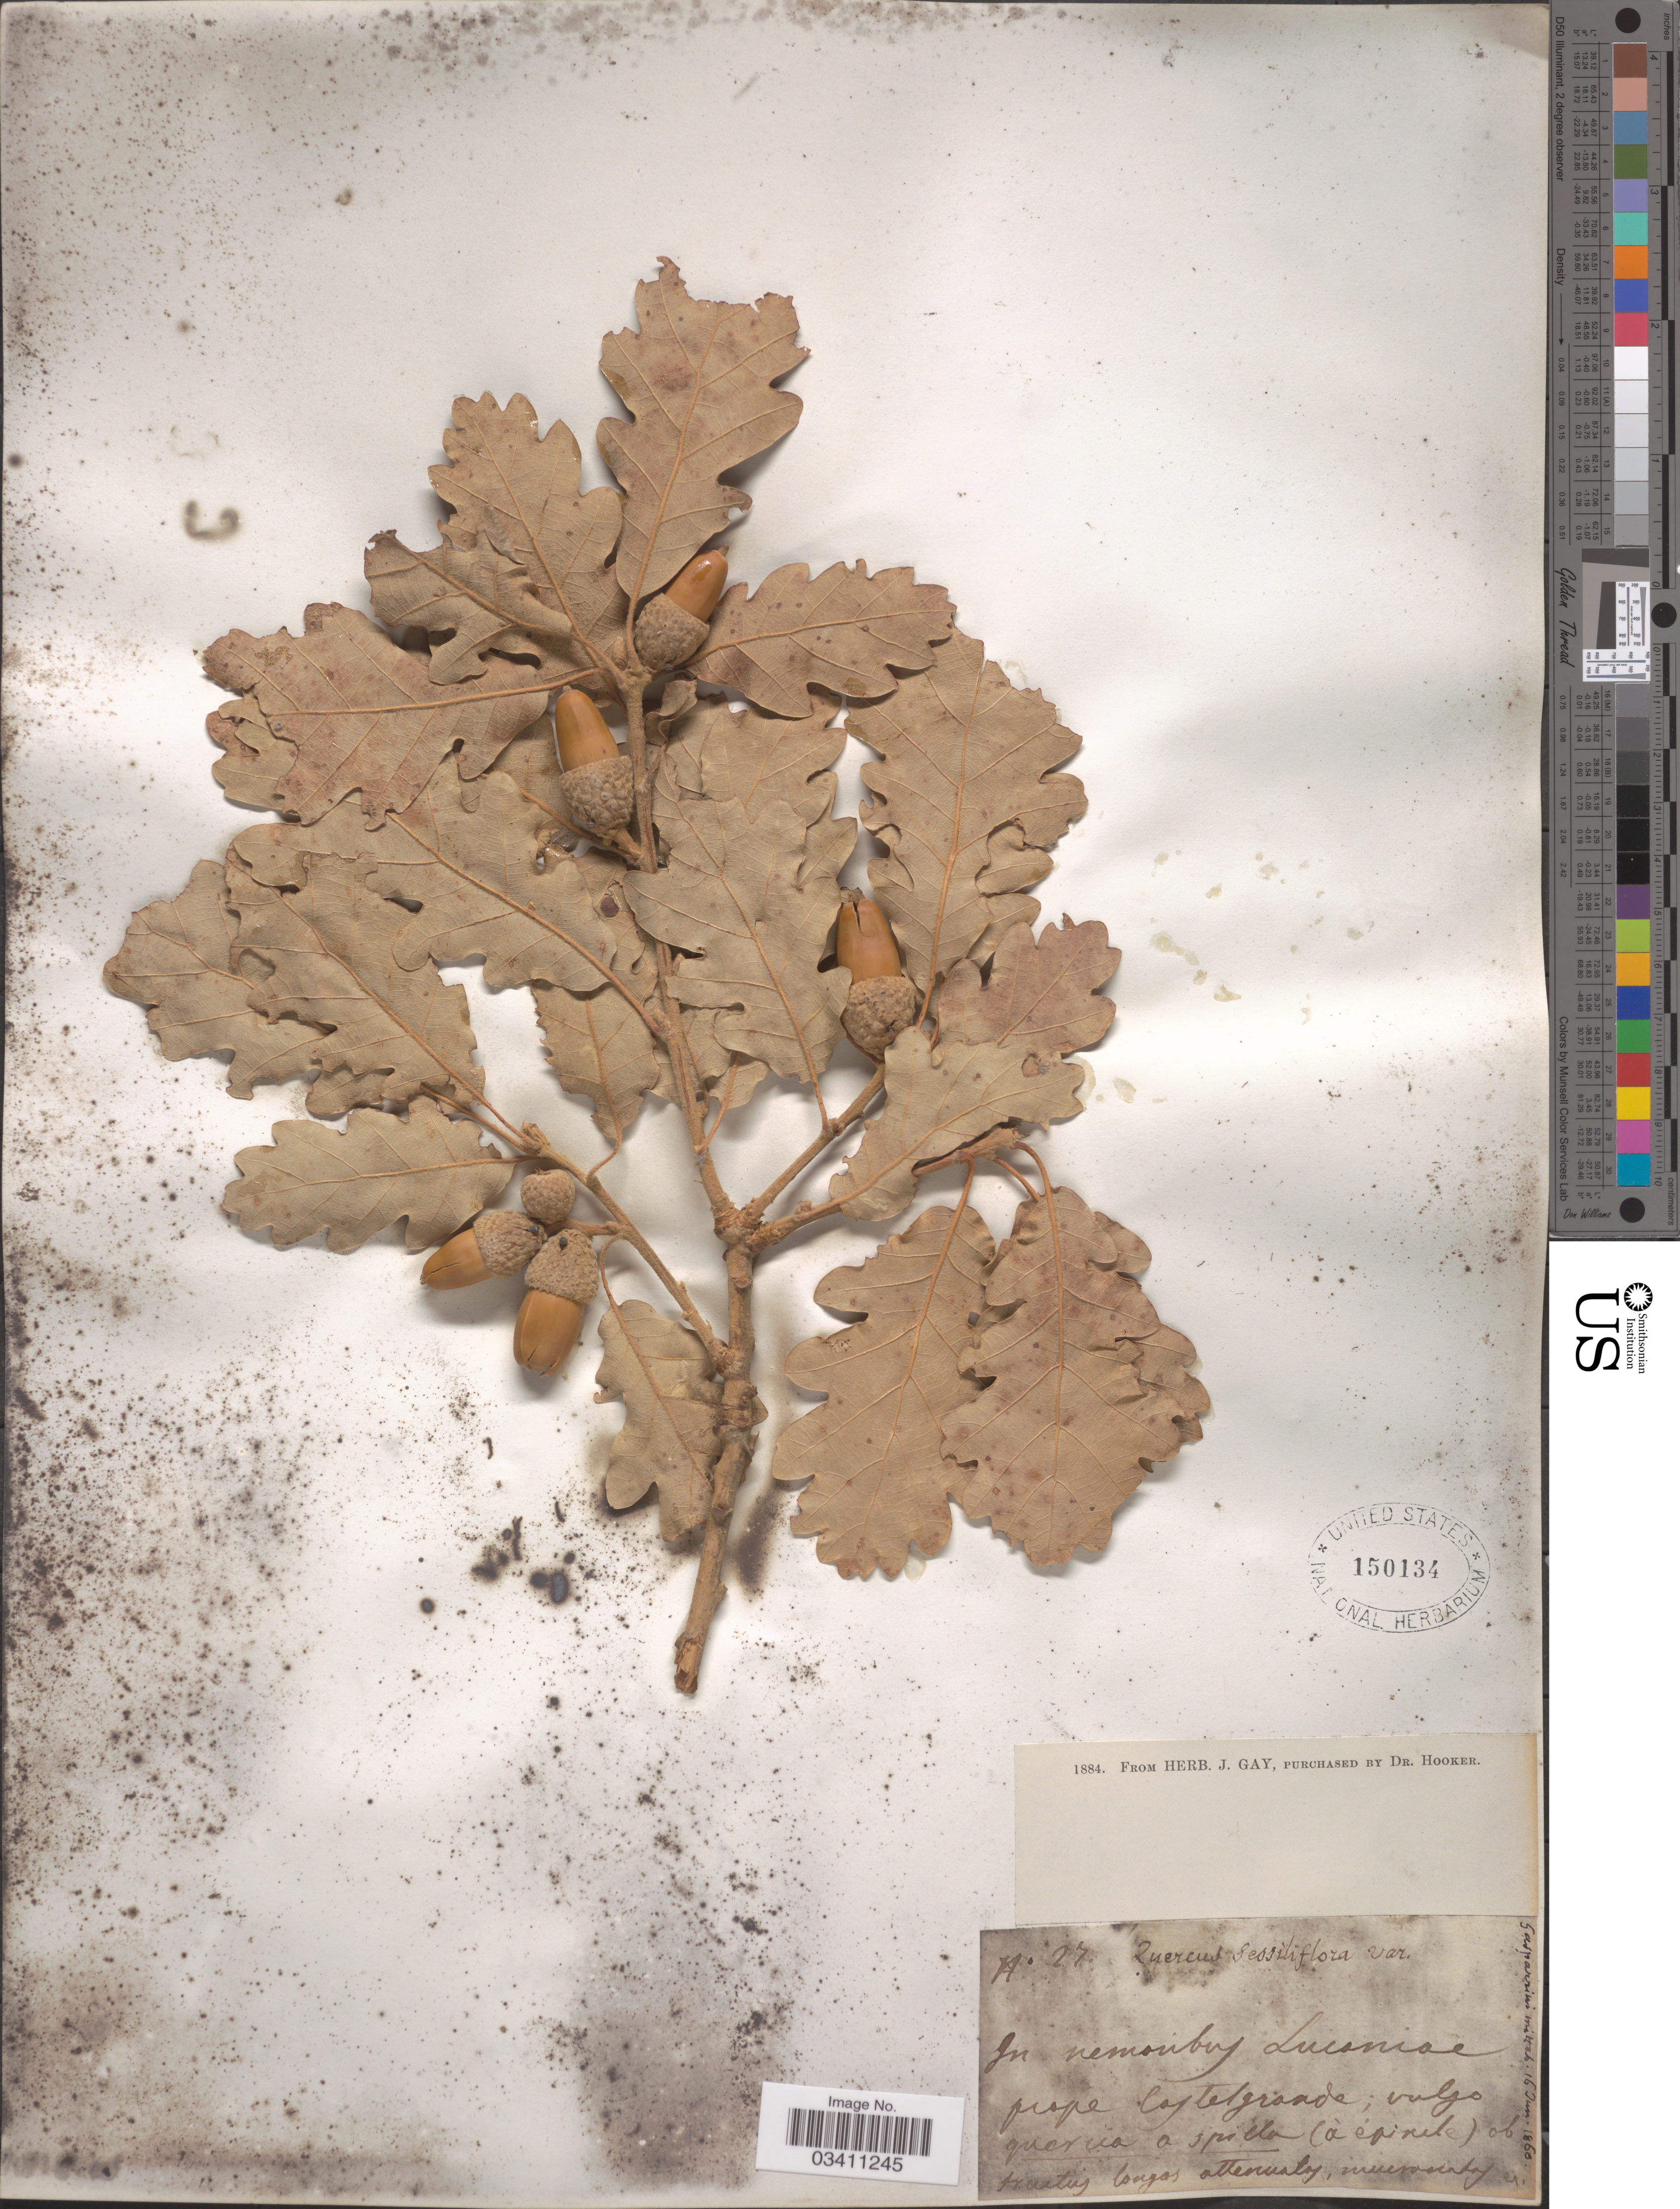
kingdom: Plantae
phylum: Tracheophyta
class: Magnoliopsida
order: Fagales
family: Fagaceae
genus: Quercus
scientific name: Quercus sessiliflora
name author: Salisb.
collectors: G. Mittebat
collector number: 27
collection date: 1860-06-16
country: Italy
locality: In nemoribus Lucaniae prope Costelgrande [unsure placement]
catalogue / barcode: US 150134